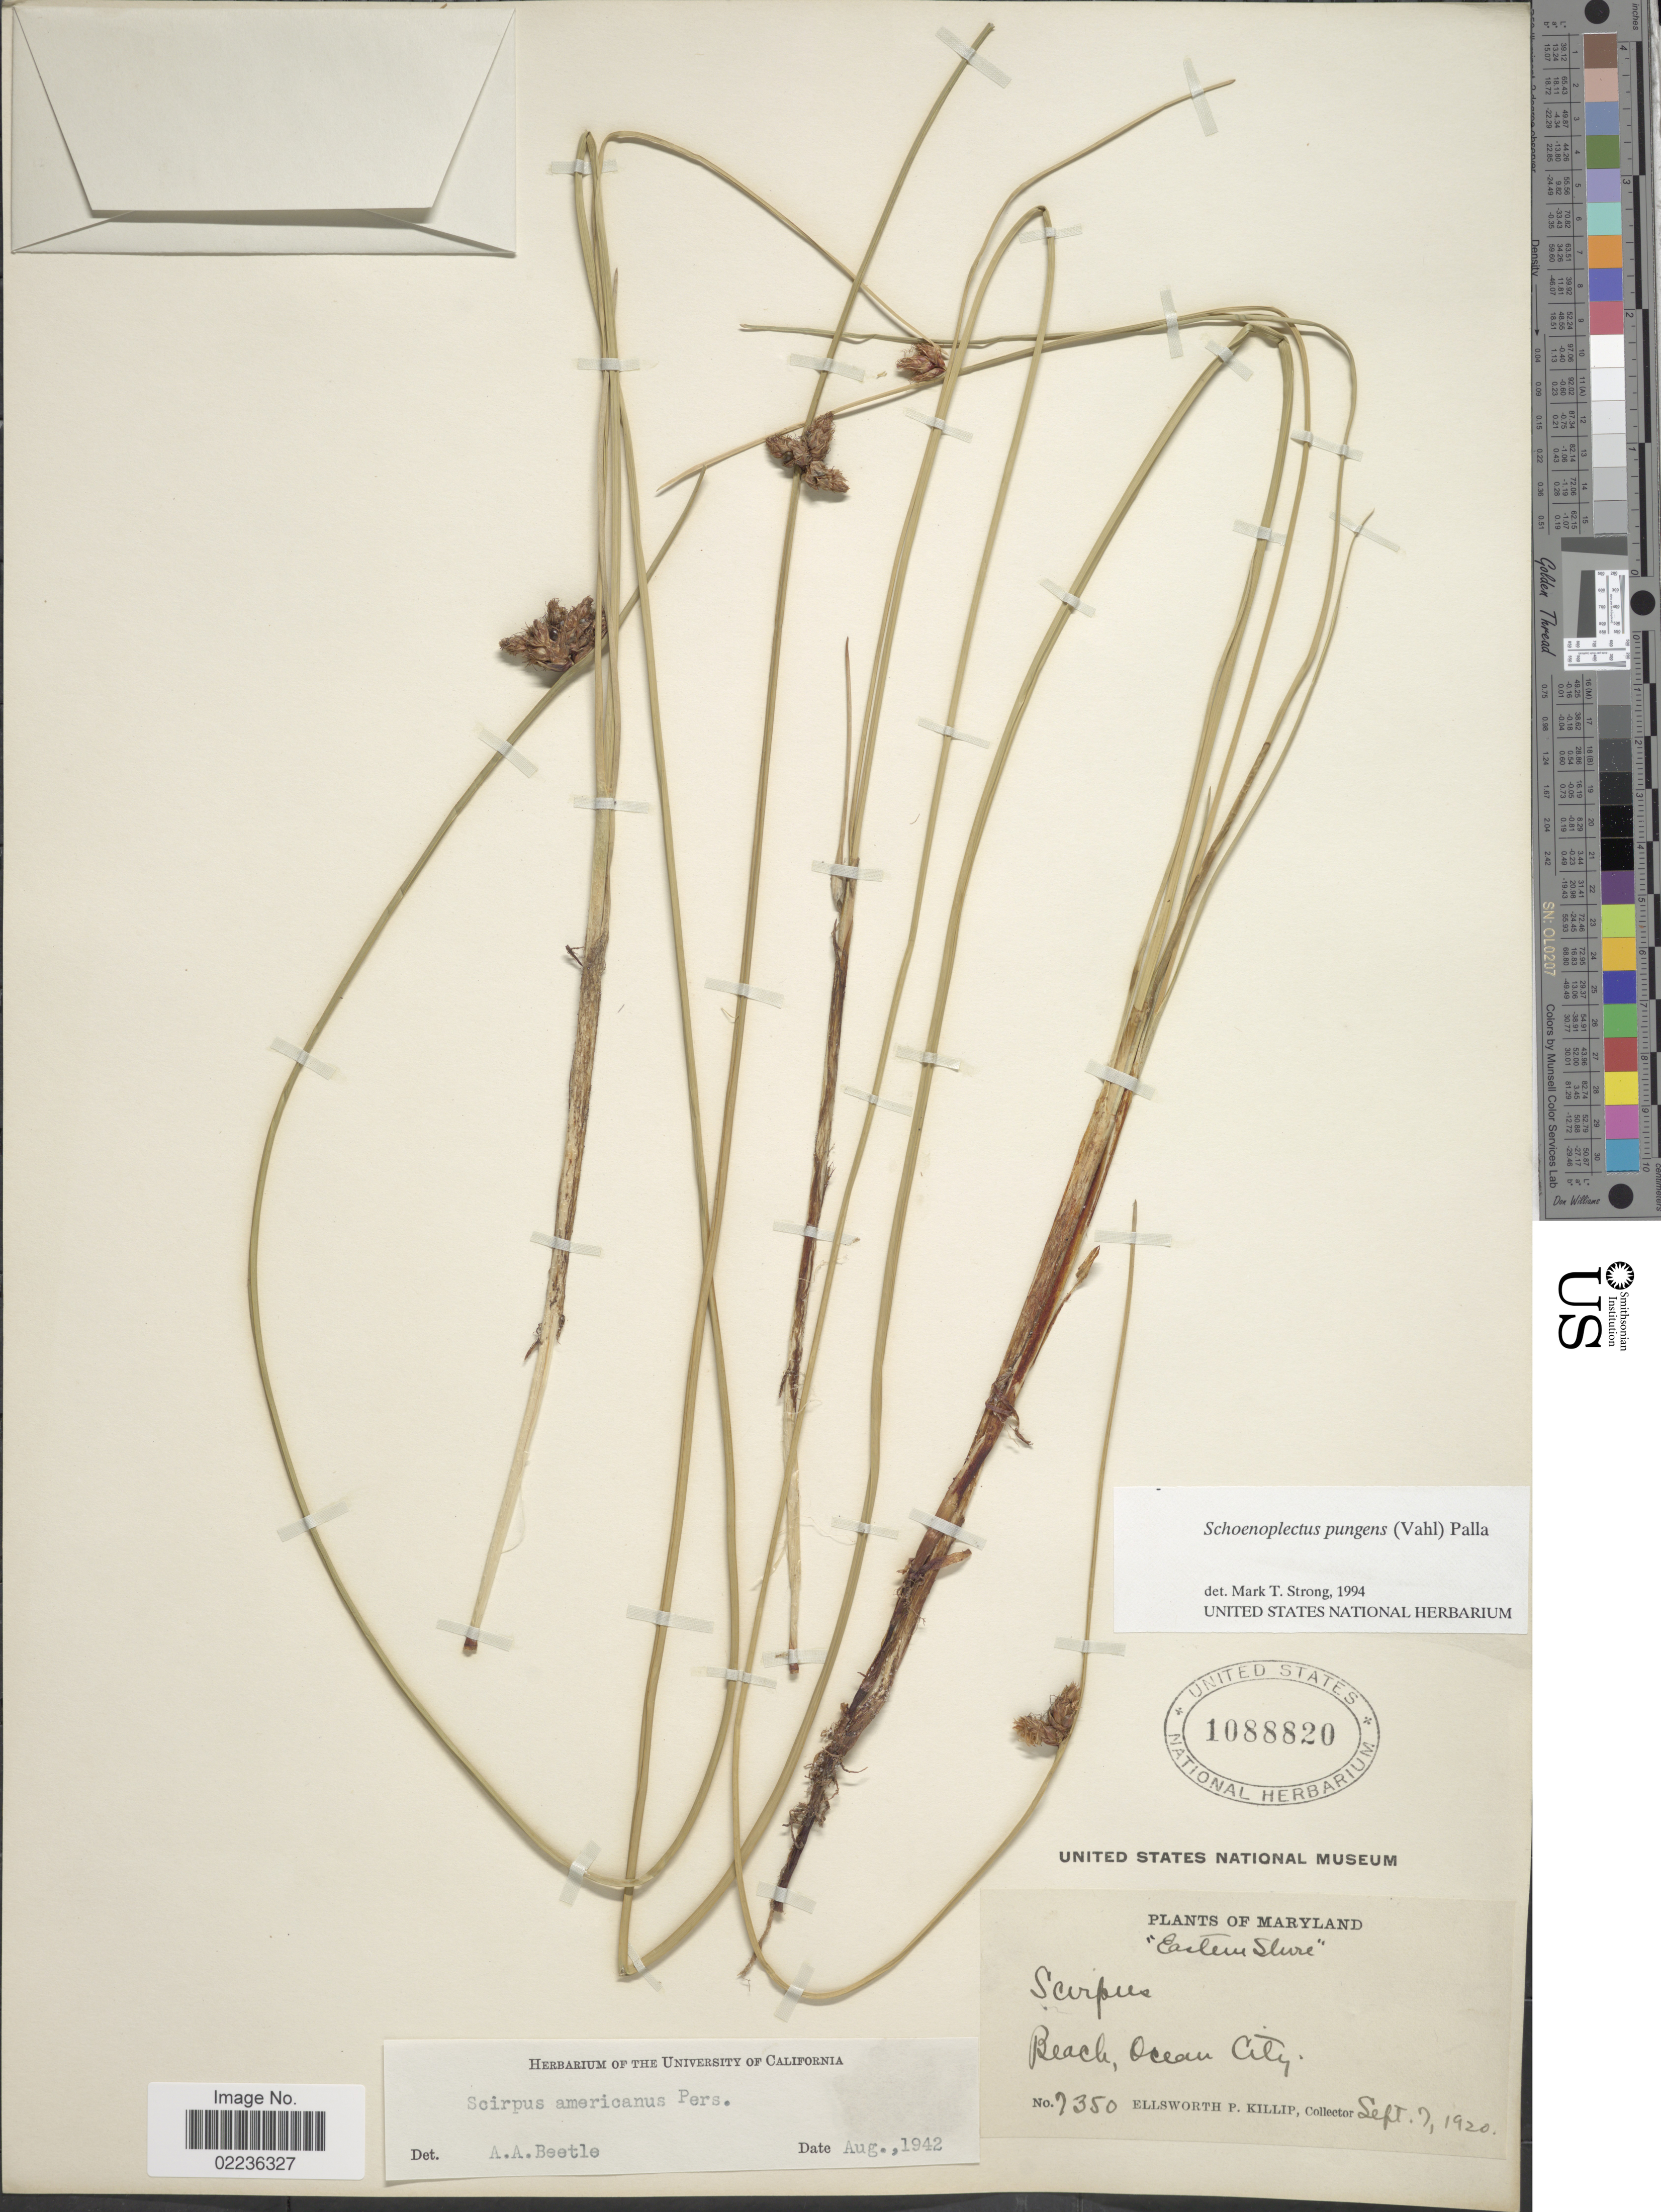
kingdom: Plantae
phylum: Tracheophyta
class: Liliopsida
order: Poales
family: Cyperaceae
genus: Schoenoplectus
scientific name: Schoenoplectus pungens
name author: (Vahl) Palla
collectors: E. P. Killip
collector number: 7350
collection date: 1920-09-07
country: United States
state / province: Maryland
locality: Easten Slure (Shore?)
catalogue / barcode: US 1088820